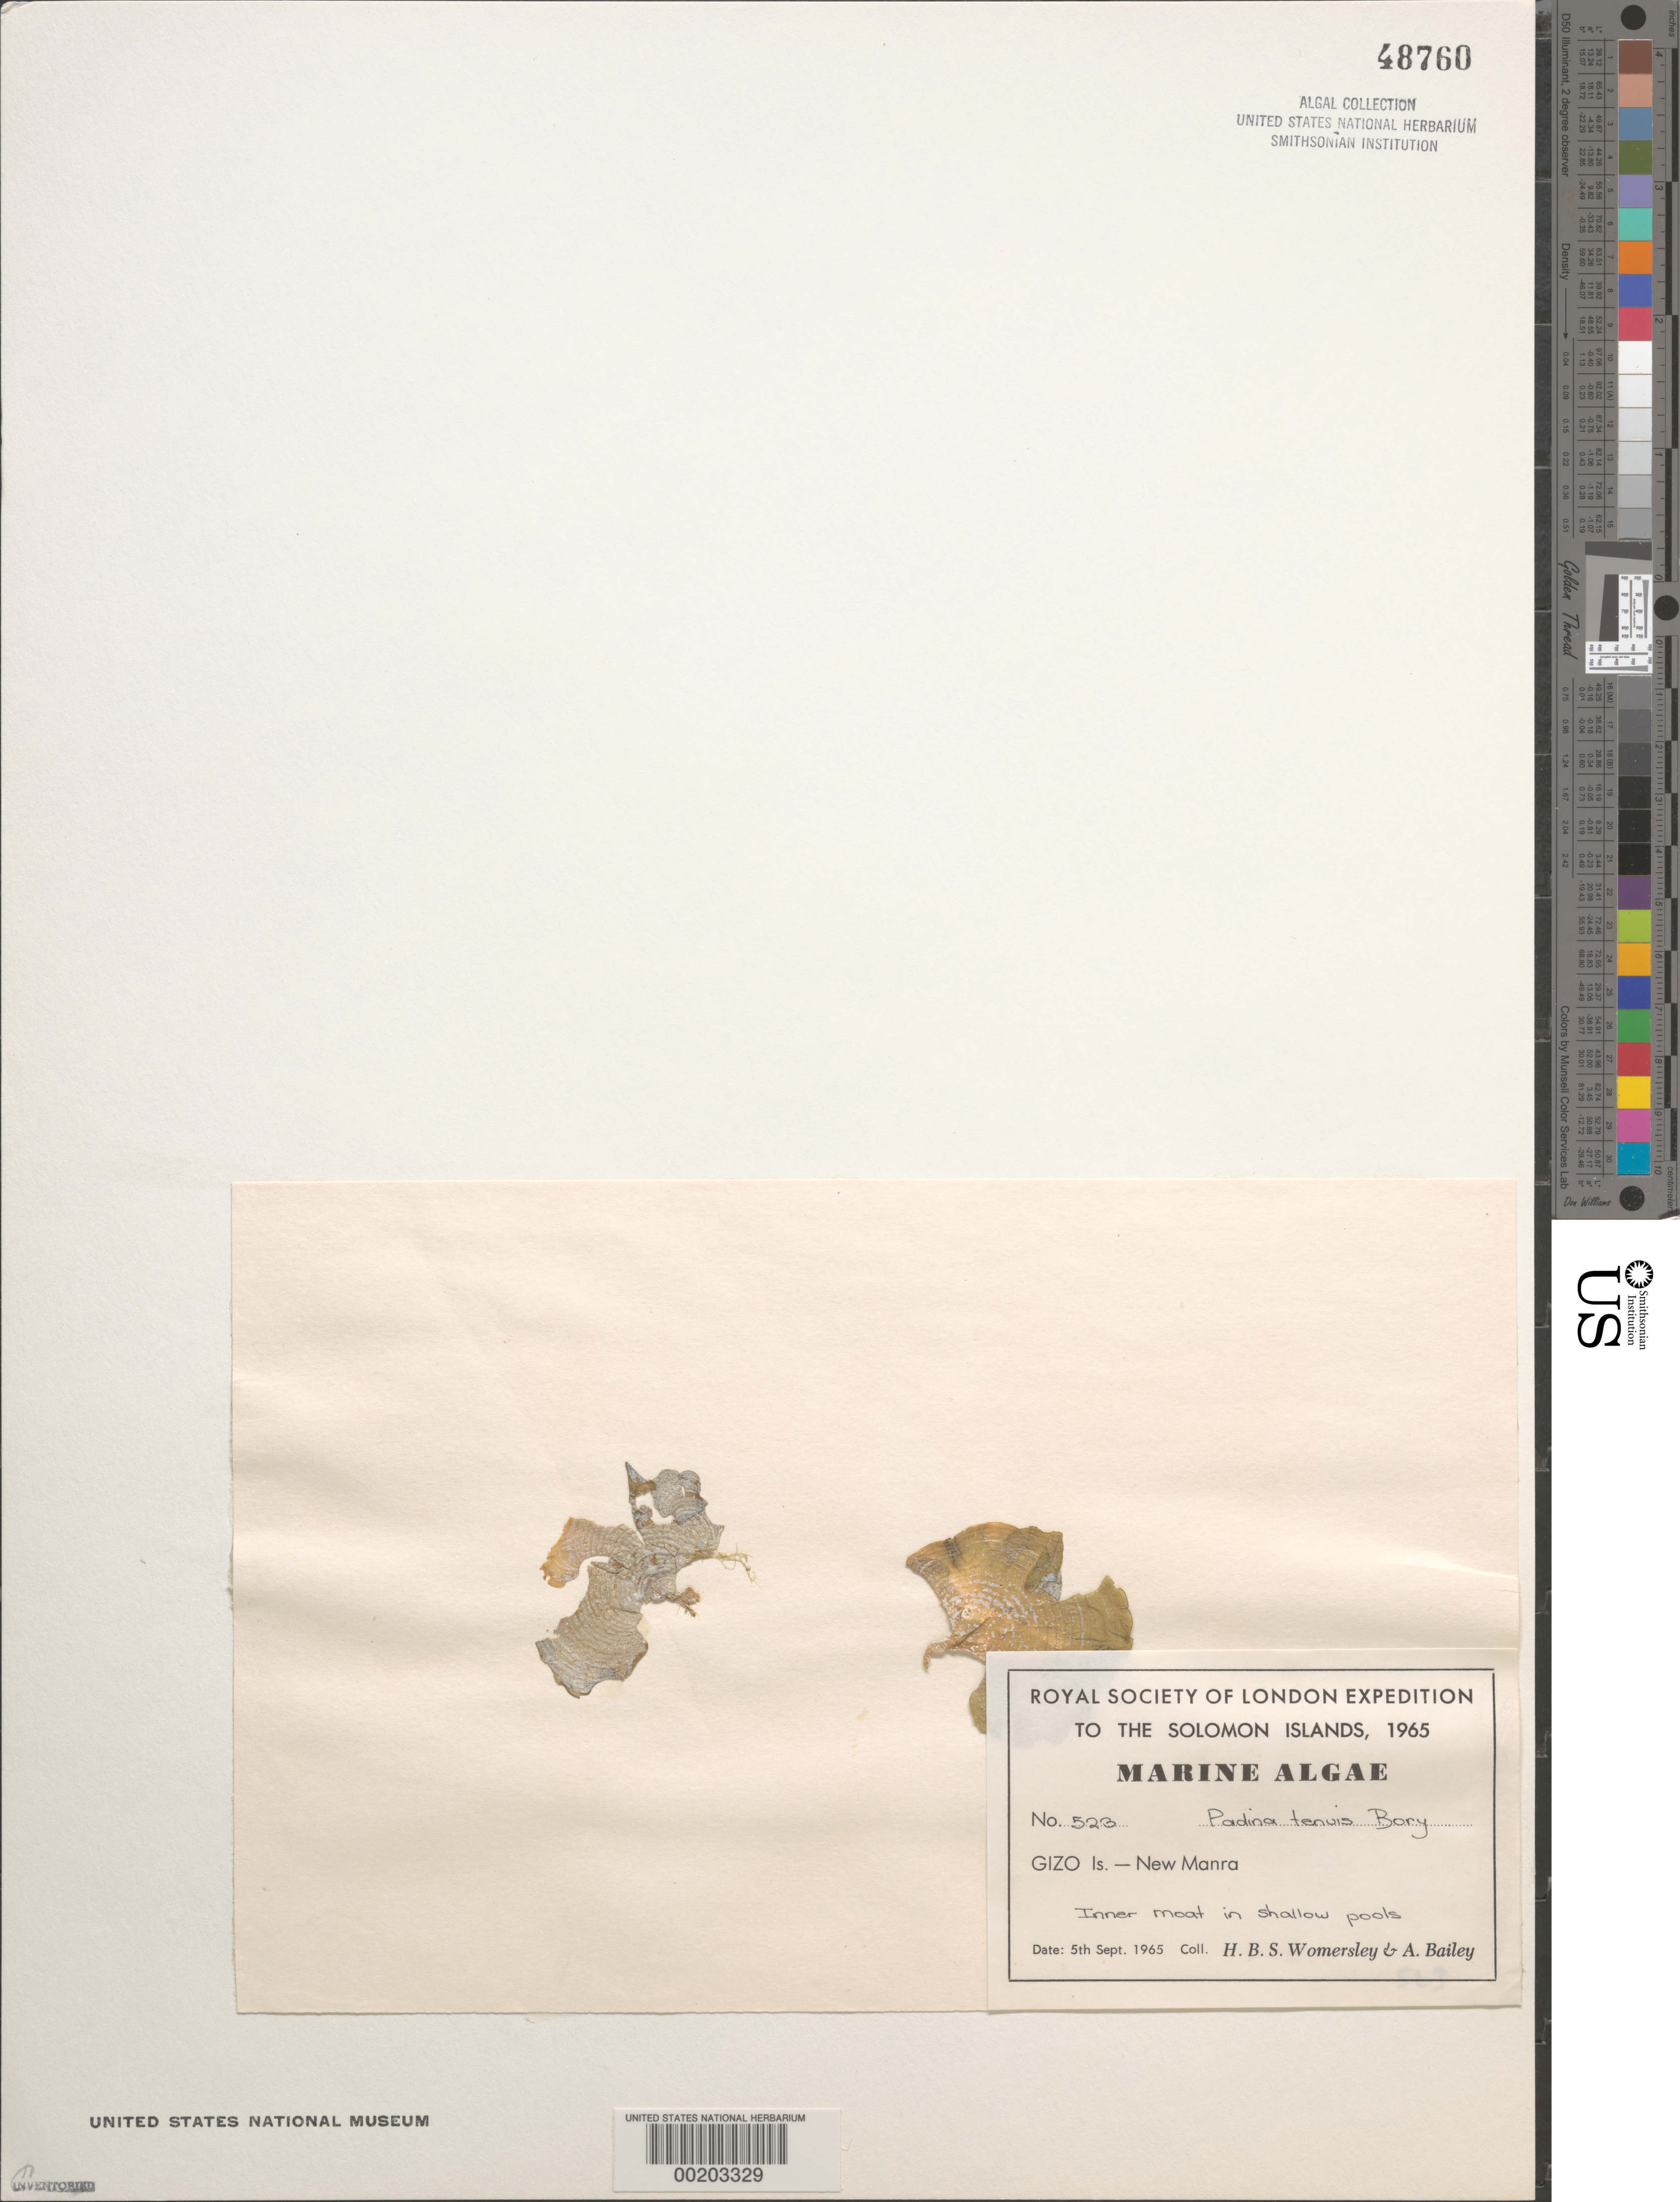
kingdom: Chromista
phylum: Ochrophyta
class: Phaeophyceae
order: Dictyotales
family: Dictyotaceae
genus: Padina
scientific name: Padina boryana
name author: Thivy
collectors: H. B. S. Womersley & A. Bailey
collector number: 523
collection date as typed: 05 Sep 1965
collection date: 1965-09-05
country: Solomon Islands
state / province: Western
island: Ghizo [Gizo]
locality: New Manra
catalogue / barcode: US 48760